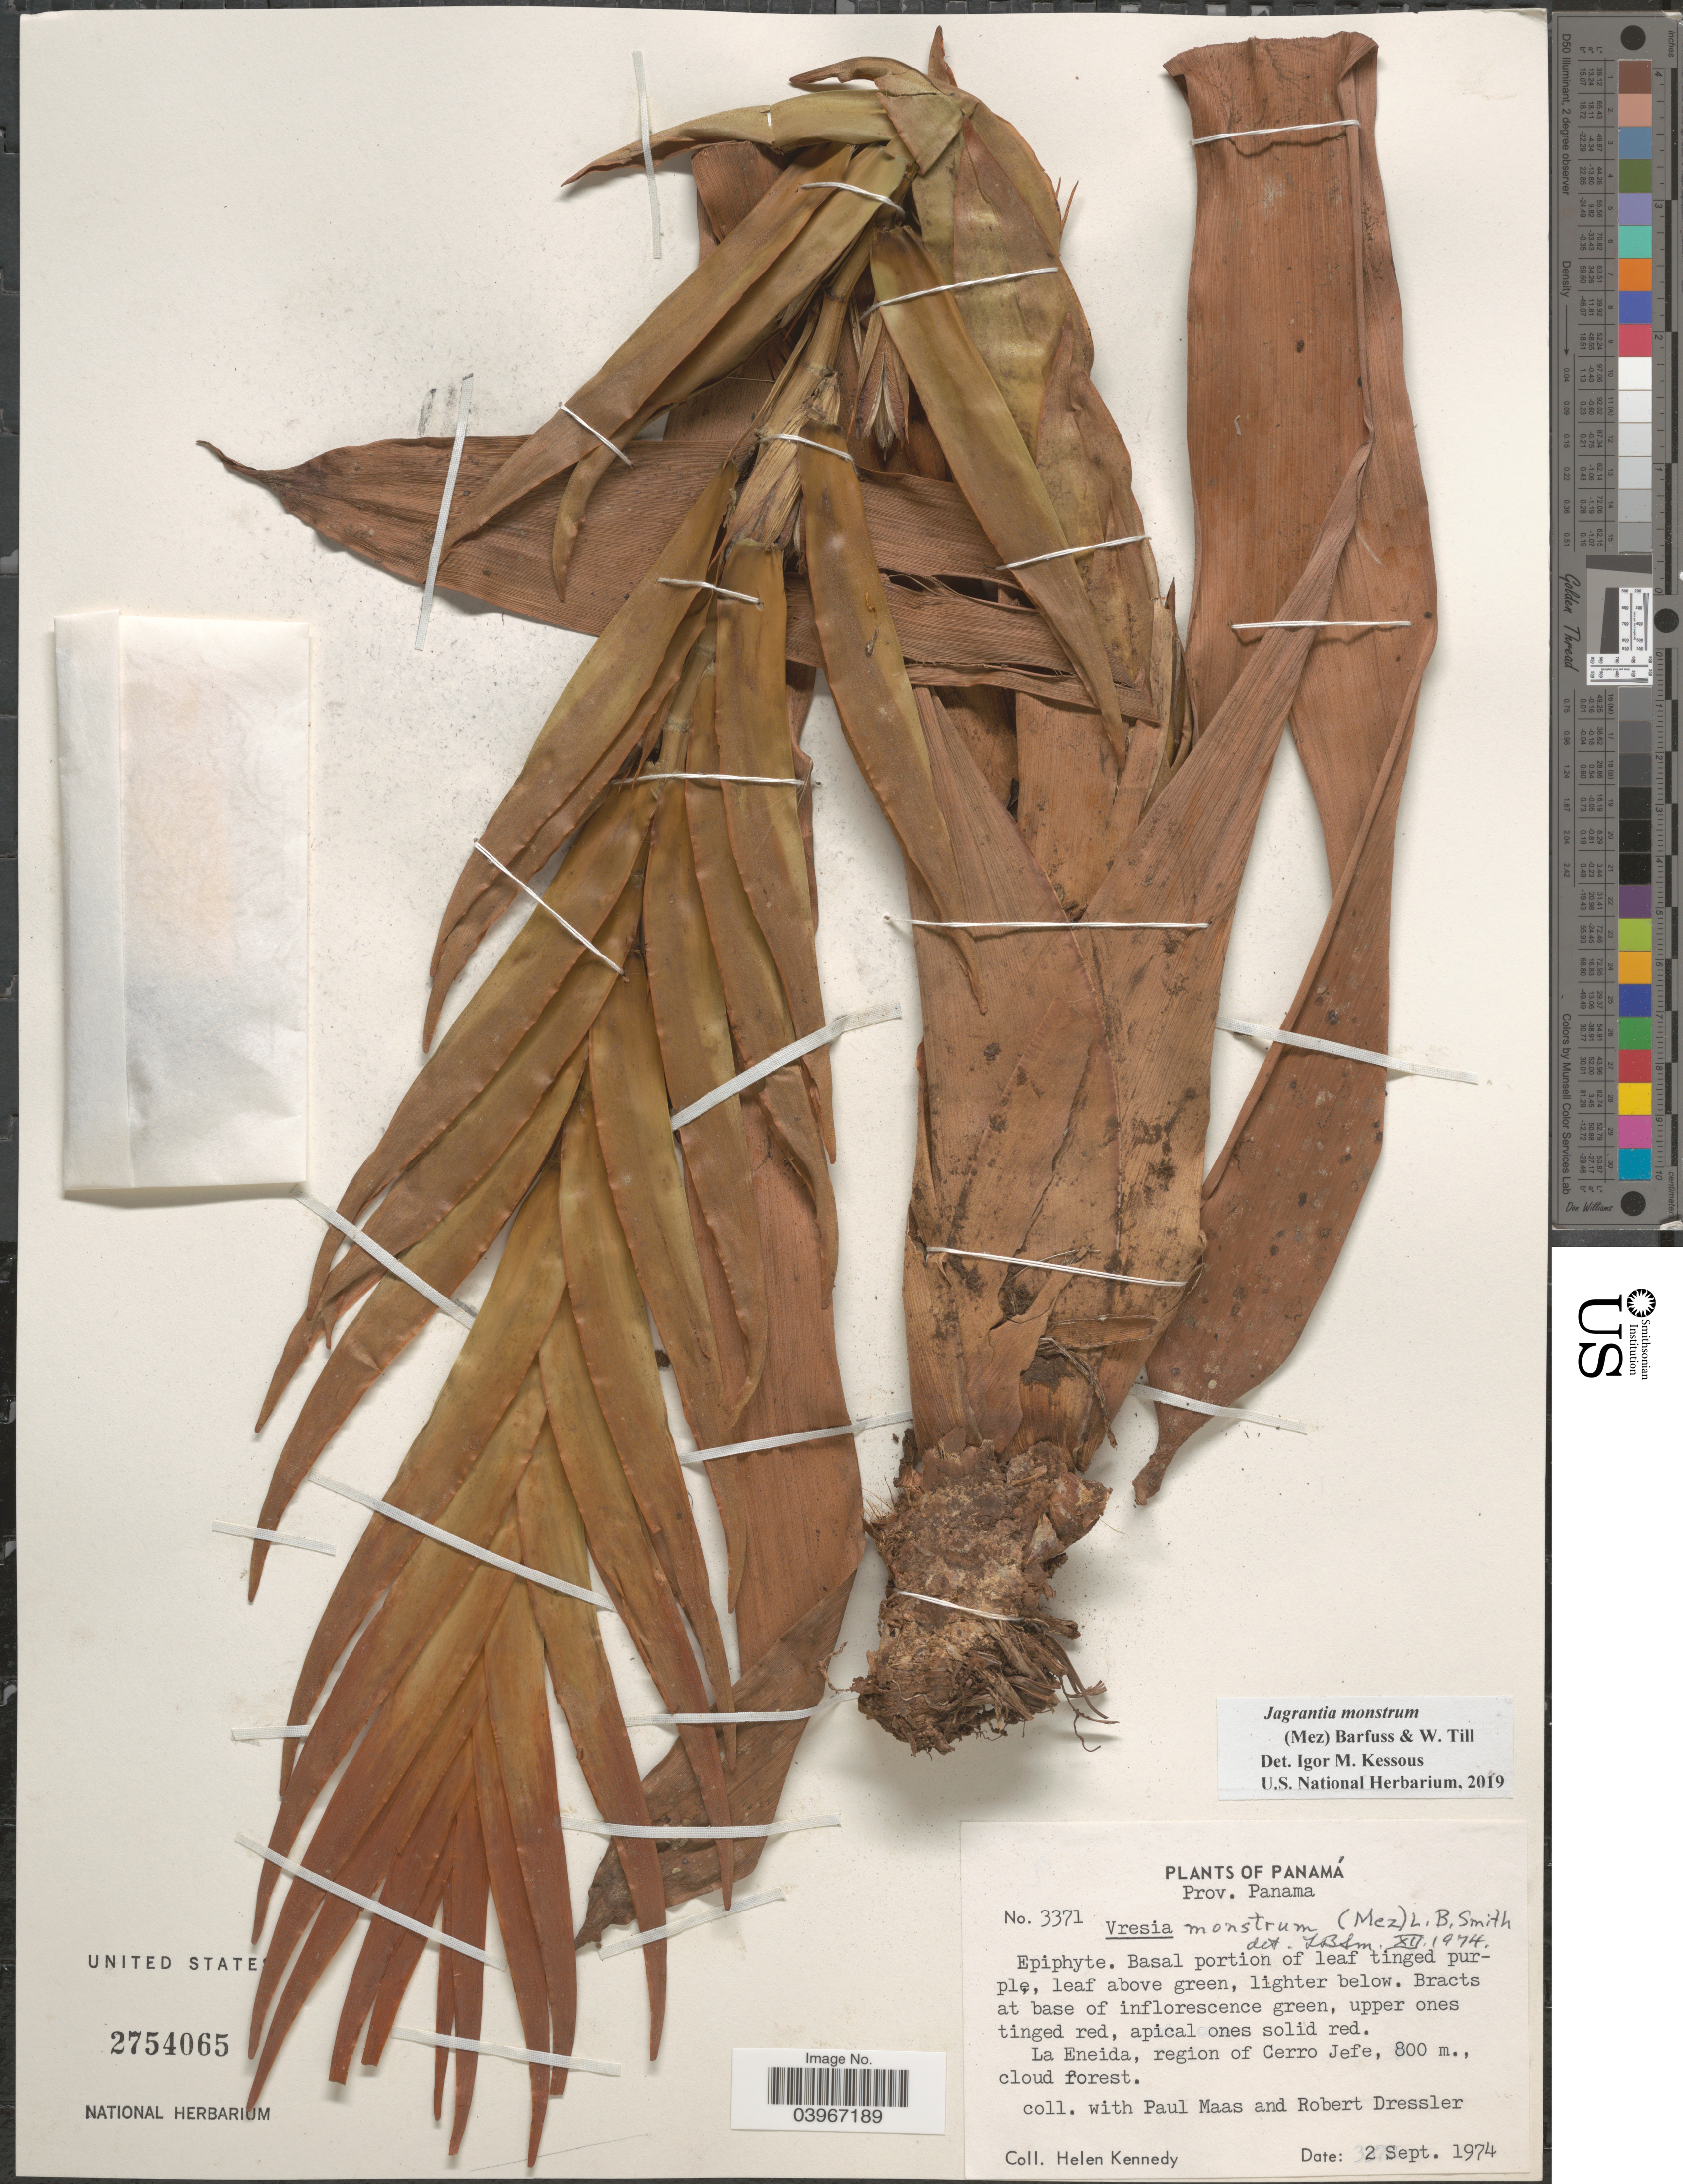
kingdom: Plantae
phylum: Tracheophyta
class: Liliopsida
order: Poales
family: Bromeliaceae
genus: Jagrantia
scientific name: Jagrantia monstrum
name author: (Mez) Barfuss & W. Till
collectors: H. Kennedy, P. Maas & R. Dressler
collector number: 3371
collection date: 1974-09-02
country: Panama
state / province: Panamá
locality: La Eneida, region of Cerro Jefe.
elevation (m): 800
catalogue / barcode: US 2754065